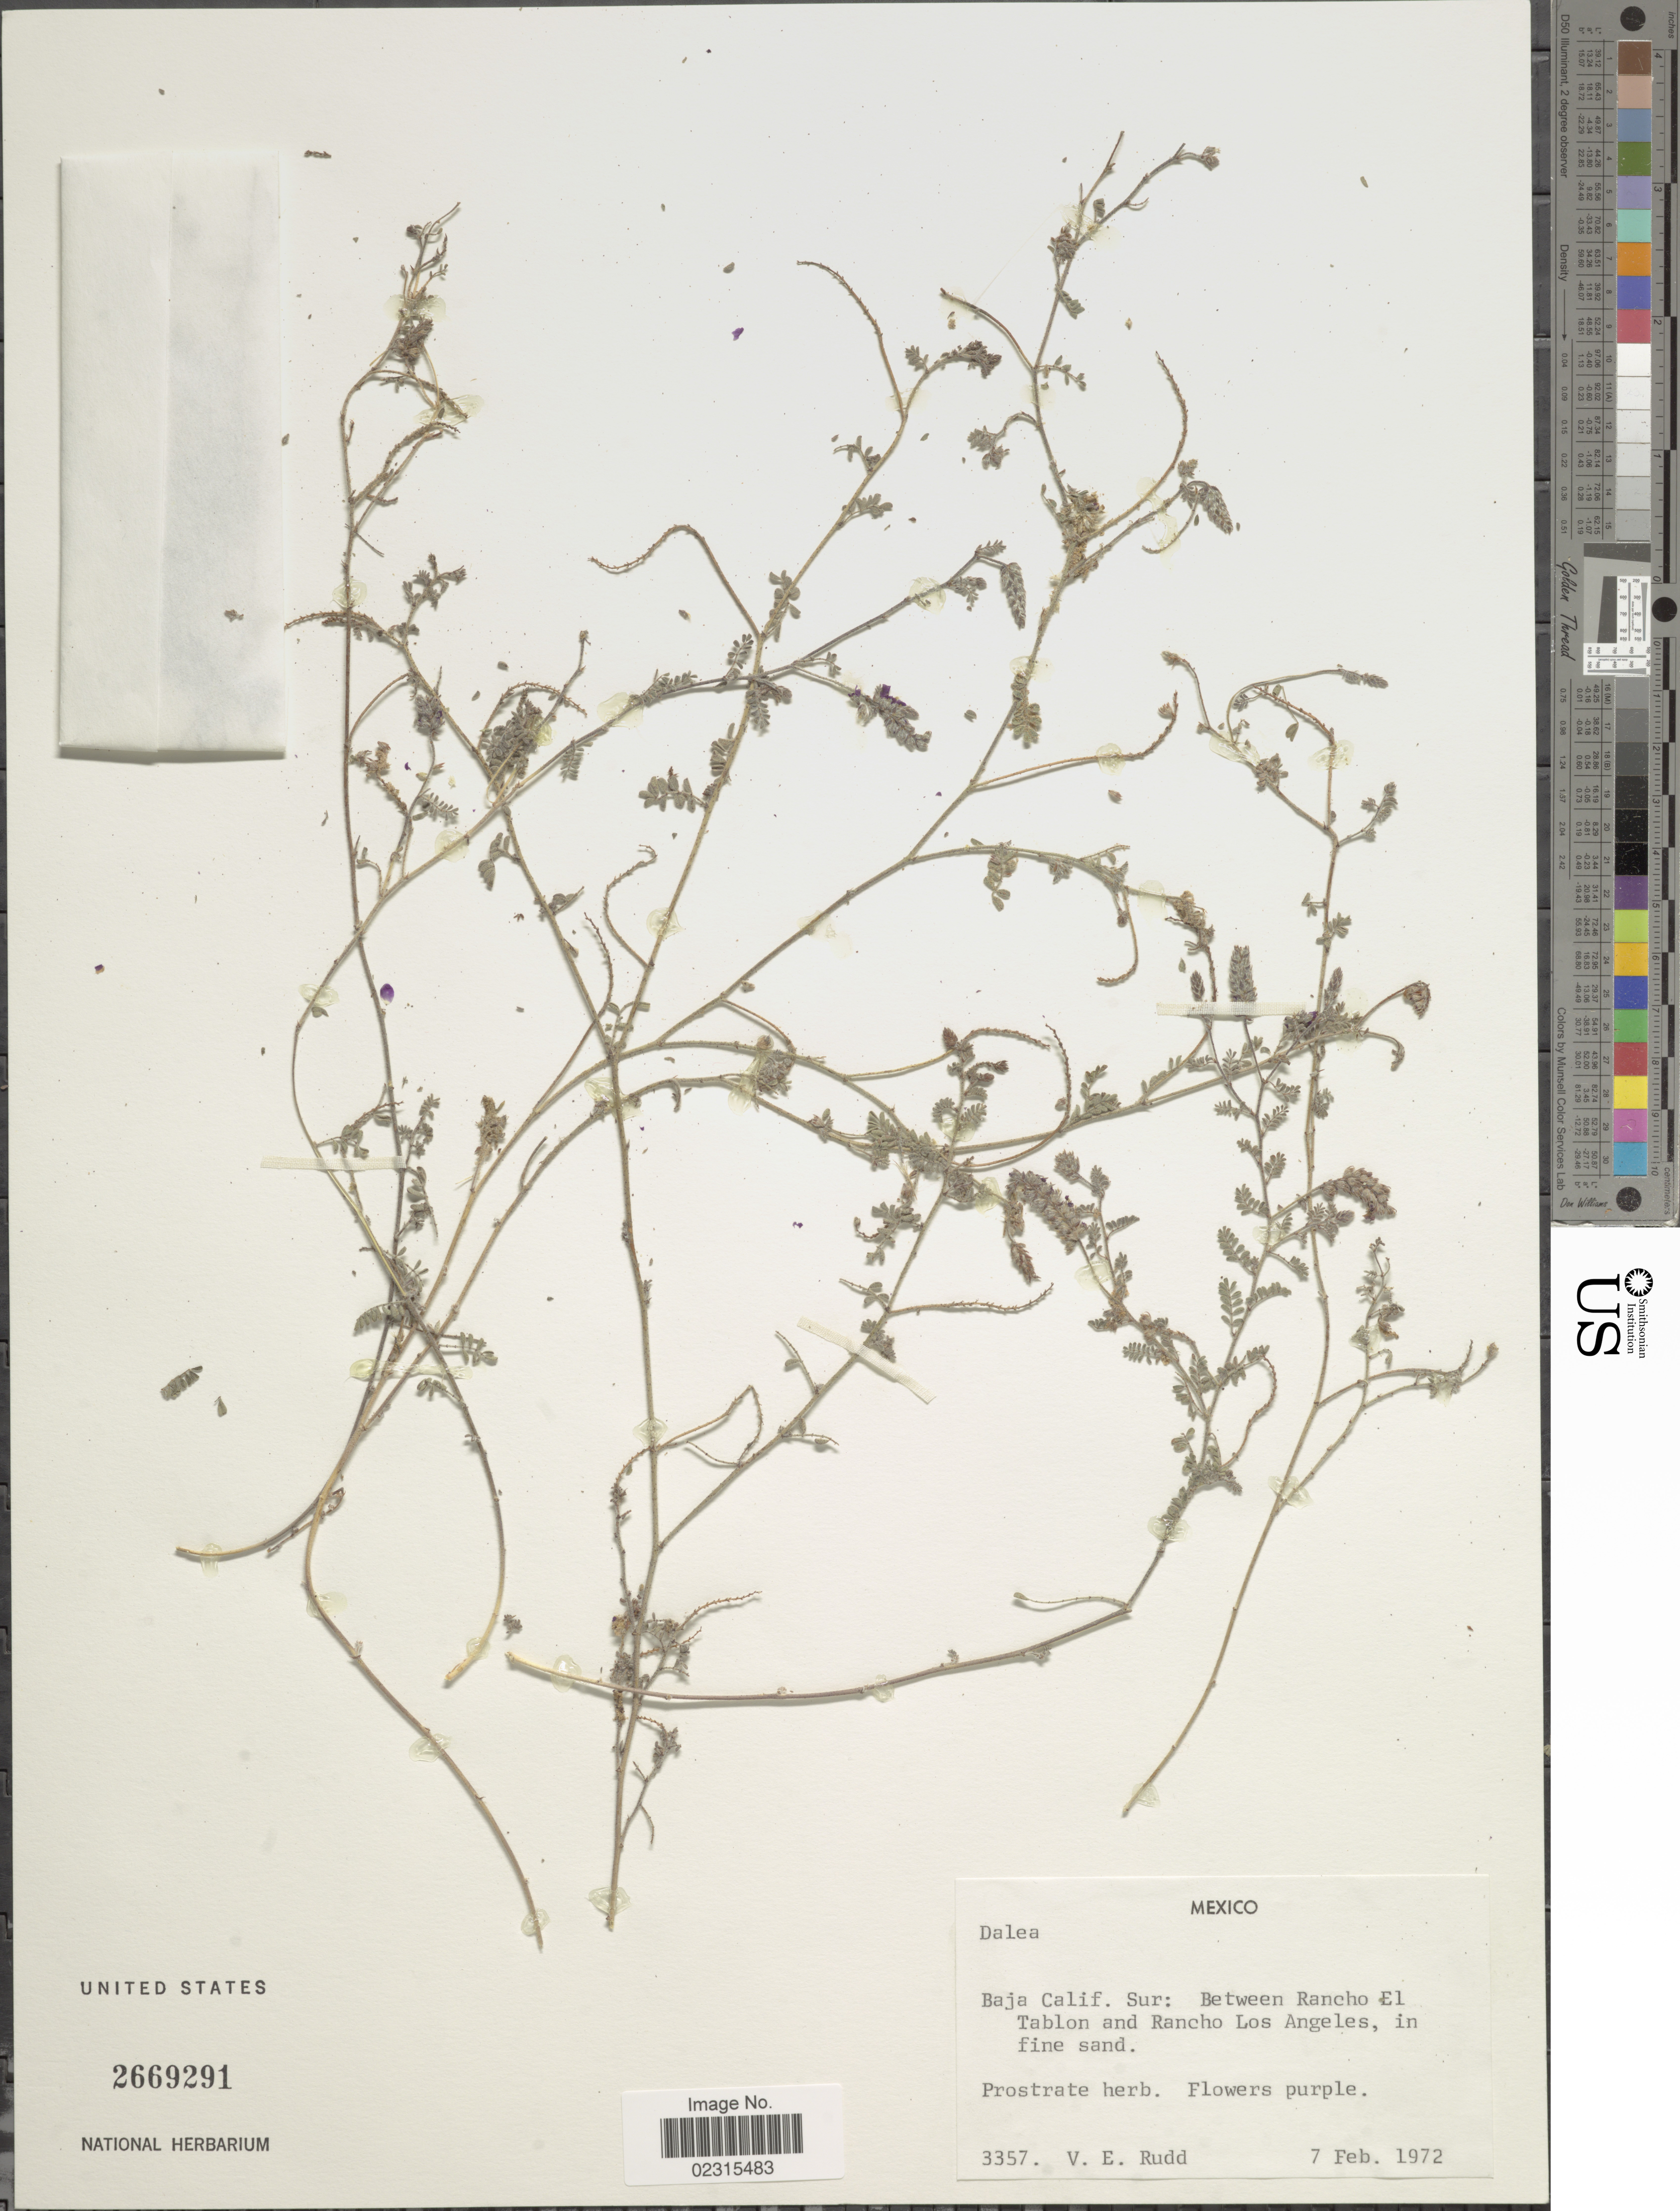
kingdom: Plantae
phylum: Tracheophyta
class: Magnoliopsida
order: Fabales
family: Fabaceae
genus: Marina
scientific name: Marina peninsularis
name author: (Rose) Barneby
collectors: V. E. Rudd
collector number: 3357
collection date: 1972-02-07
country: Mexico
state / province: Baja California Sur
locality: Between Rancho El Tablon and Rancho Los Angeles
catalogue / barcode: US 2669291